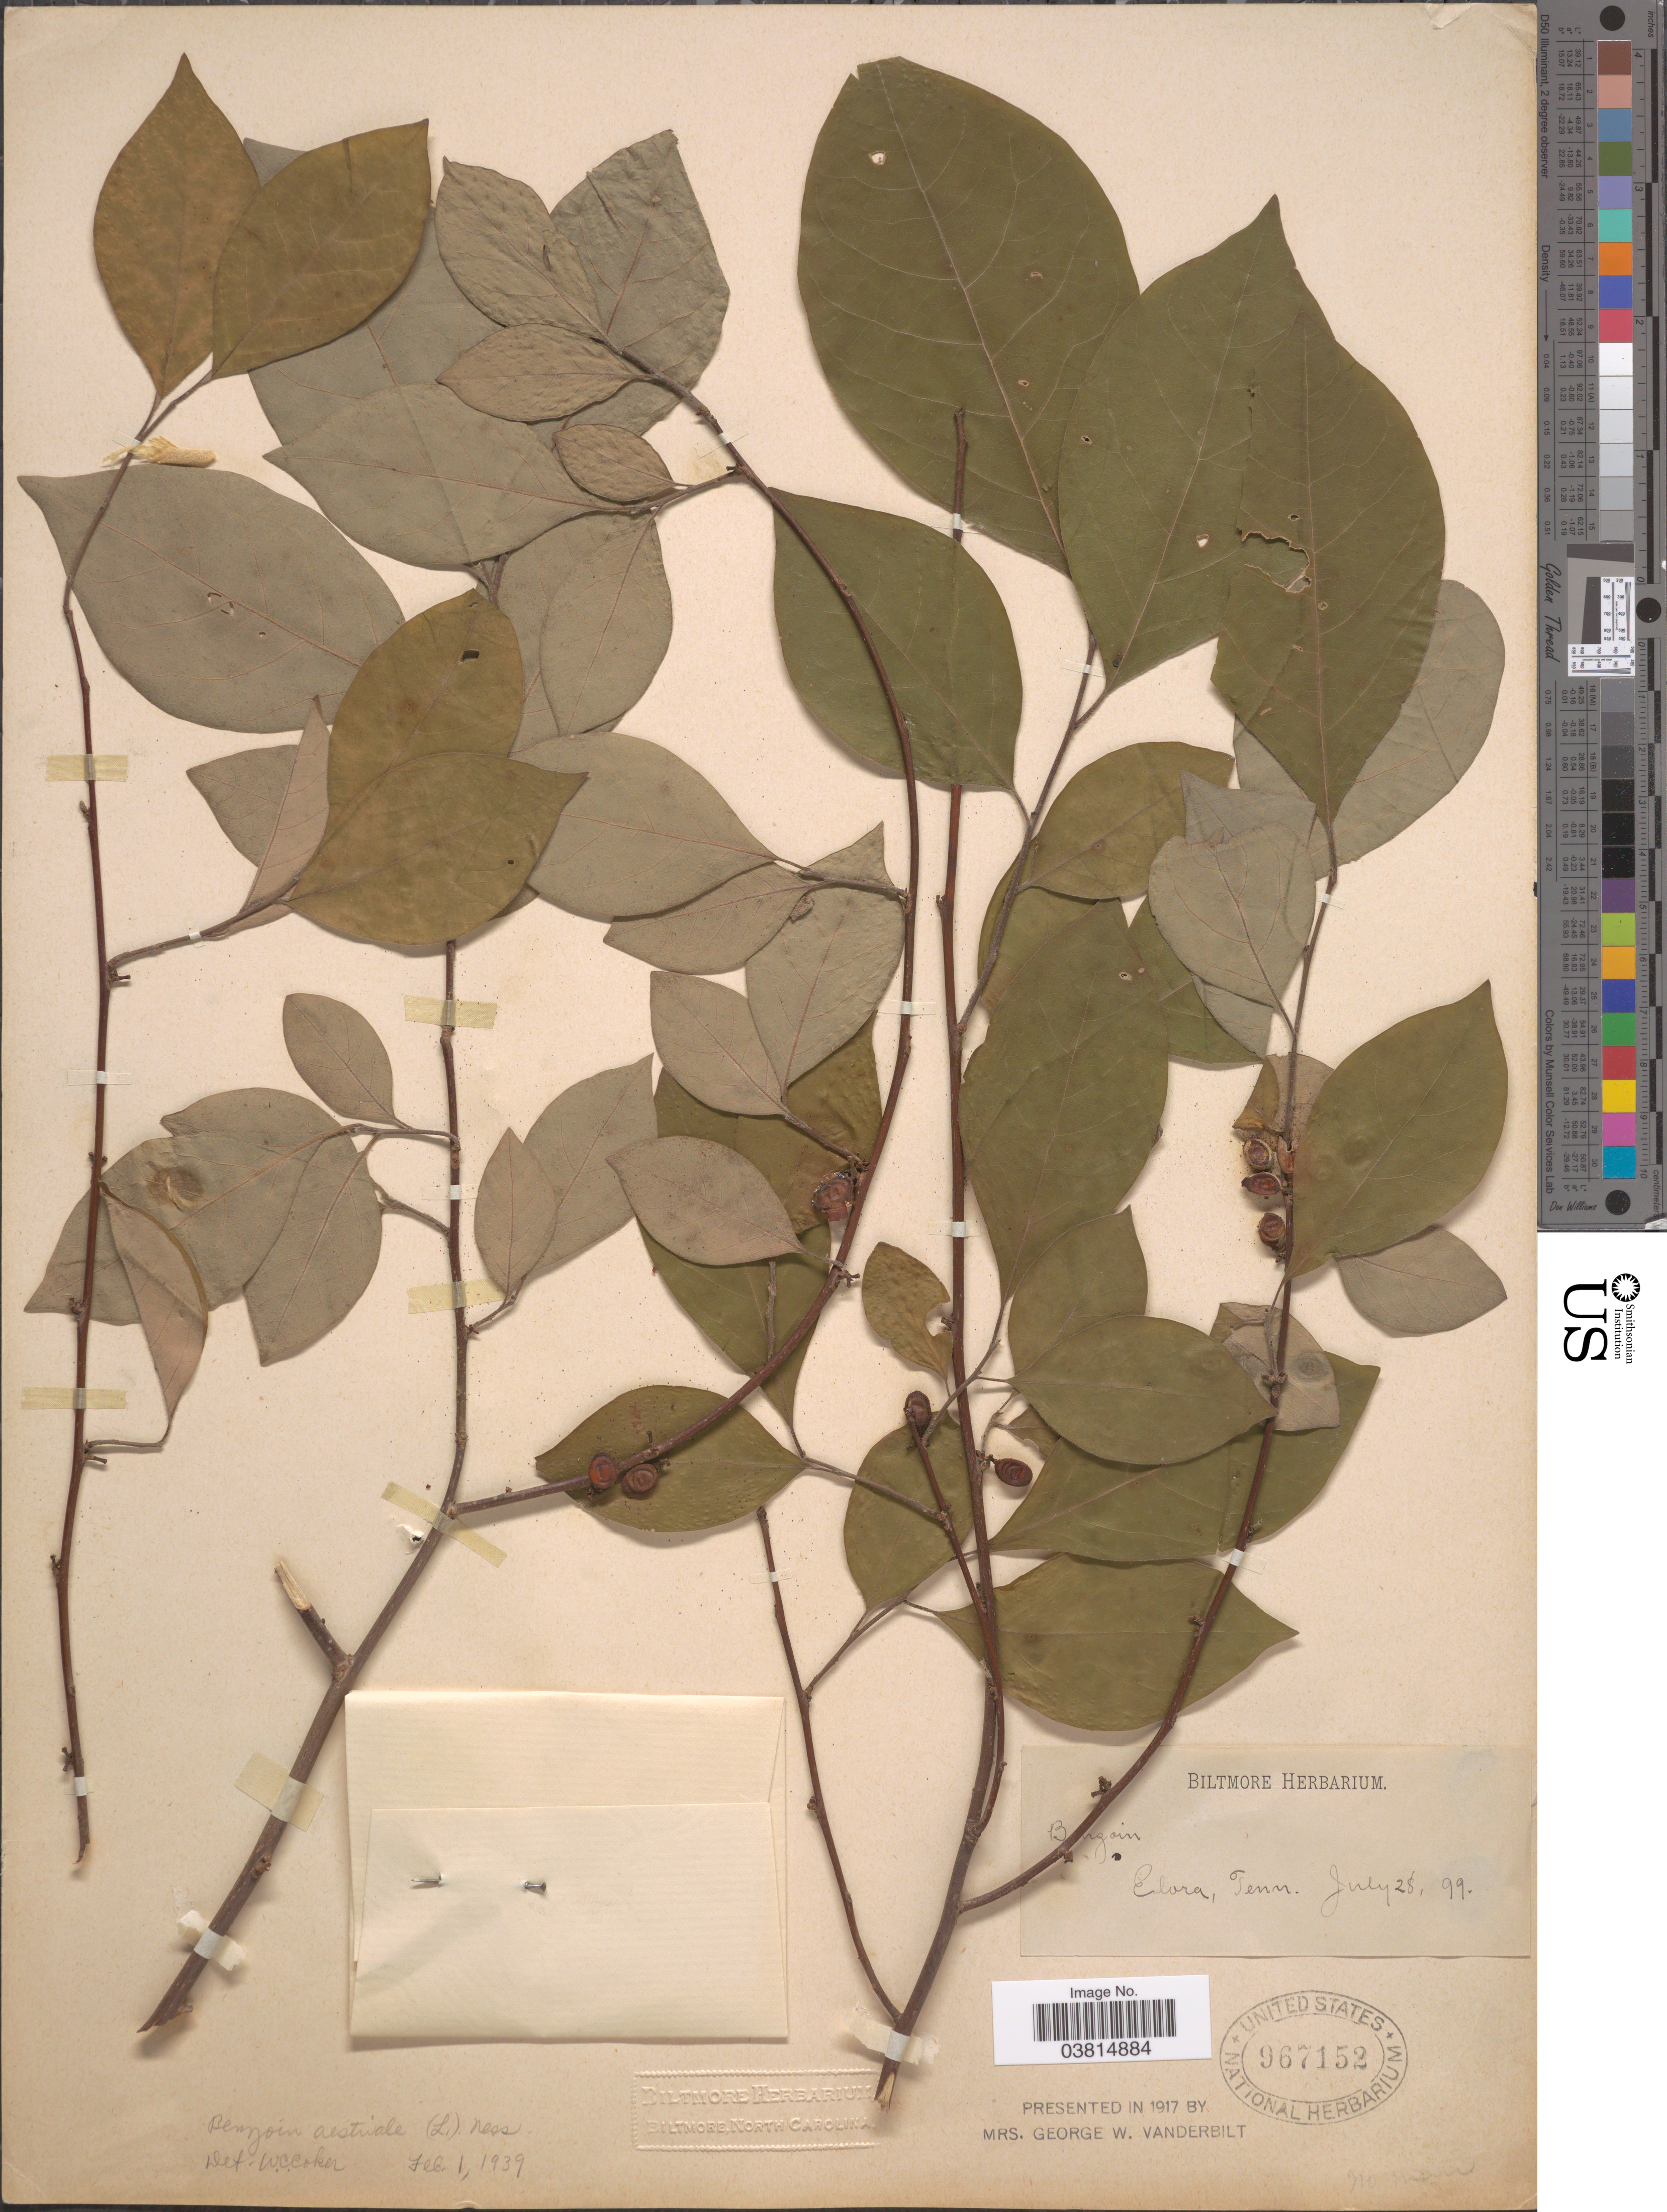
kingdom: Plantae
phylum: Tracheophyta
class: Magnoliopsida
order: Laurales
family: Lauraceae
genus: Lindera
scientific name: Lindera benzoin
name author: (L.) Blume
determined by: Strong, Mark T., (BOT), Smithsonian Institution - National Museum of Natural History (UNITED STATES)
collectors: ex herb. Biltmore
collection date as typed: Transcribed d/m/y: 28/7/99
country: United States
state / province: Tennessee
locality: Elora.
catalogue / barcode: US 967152